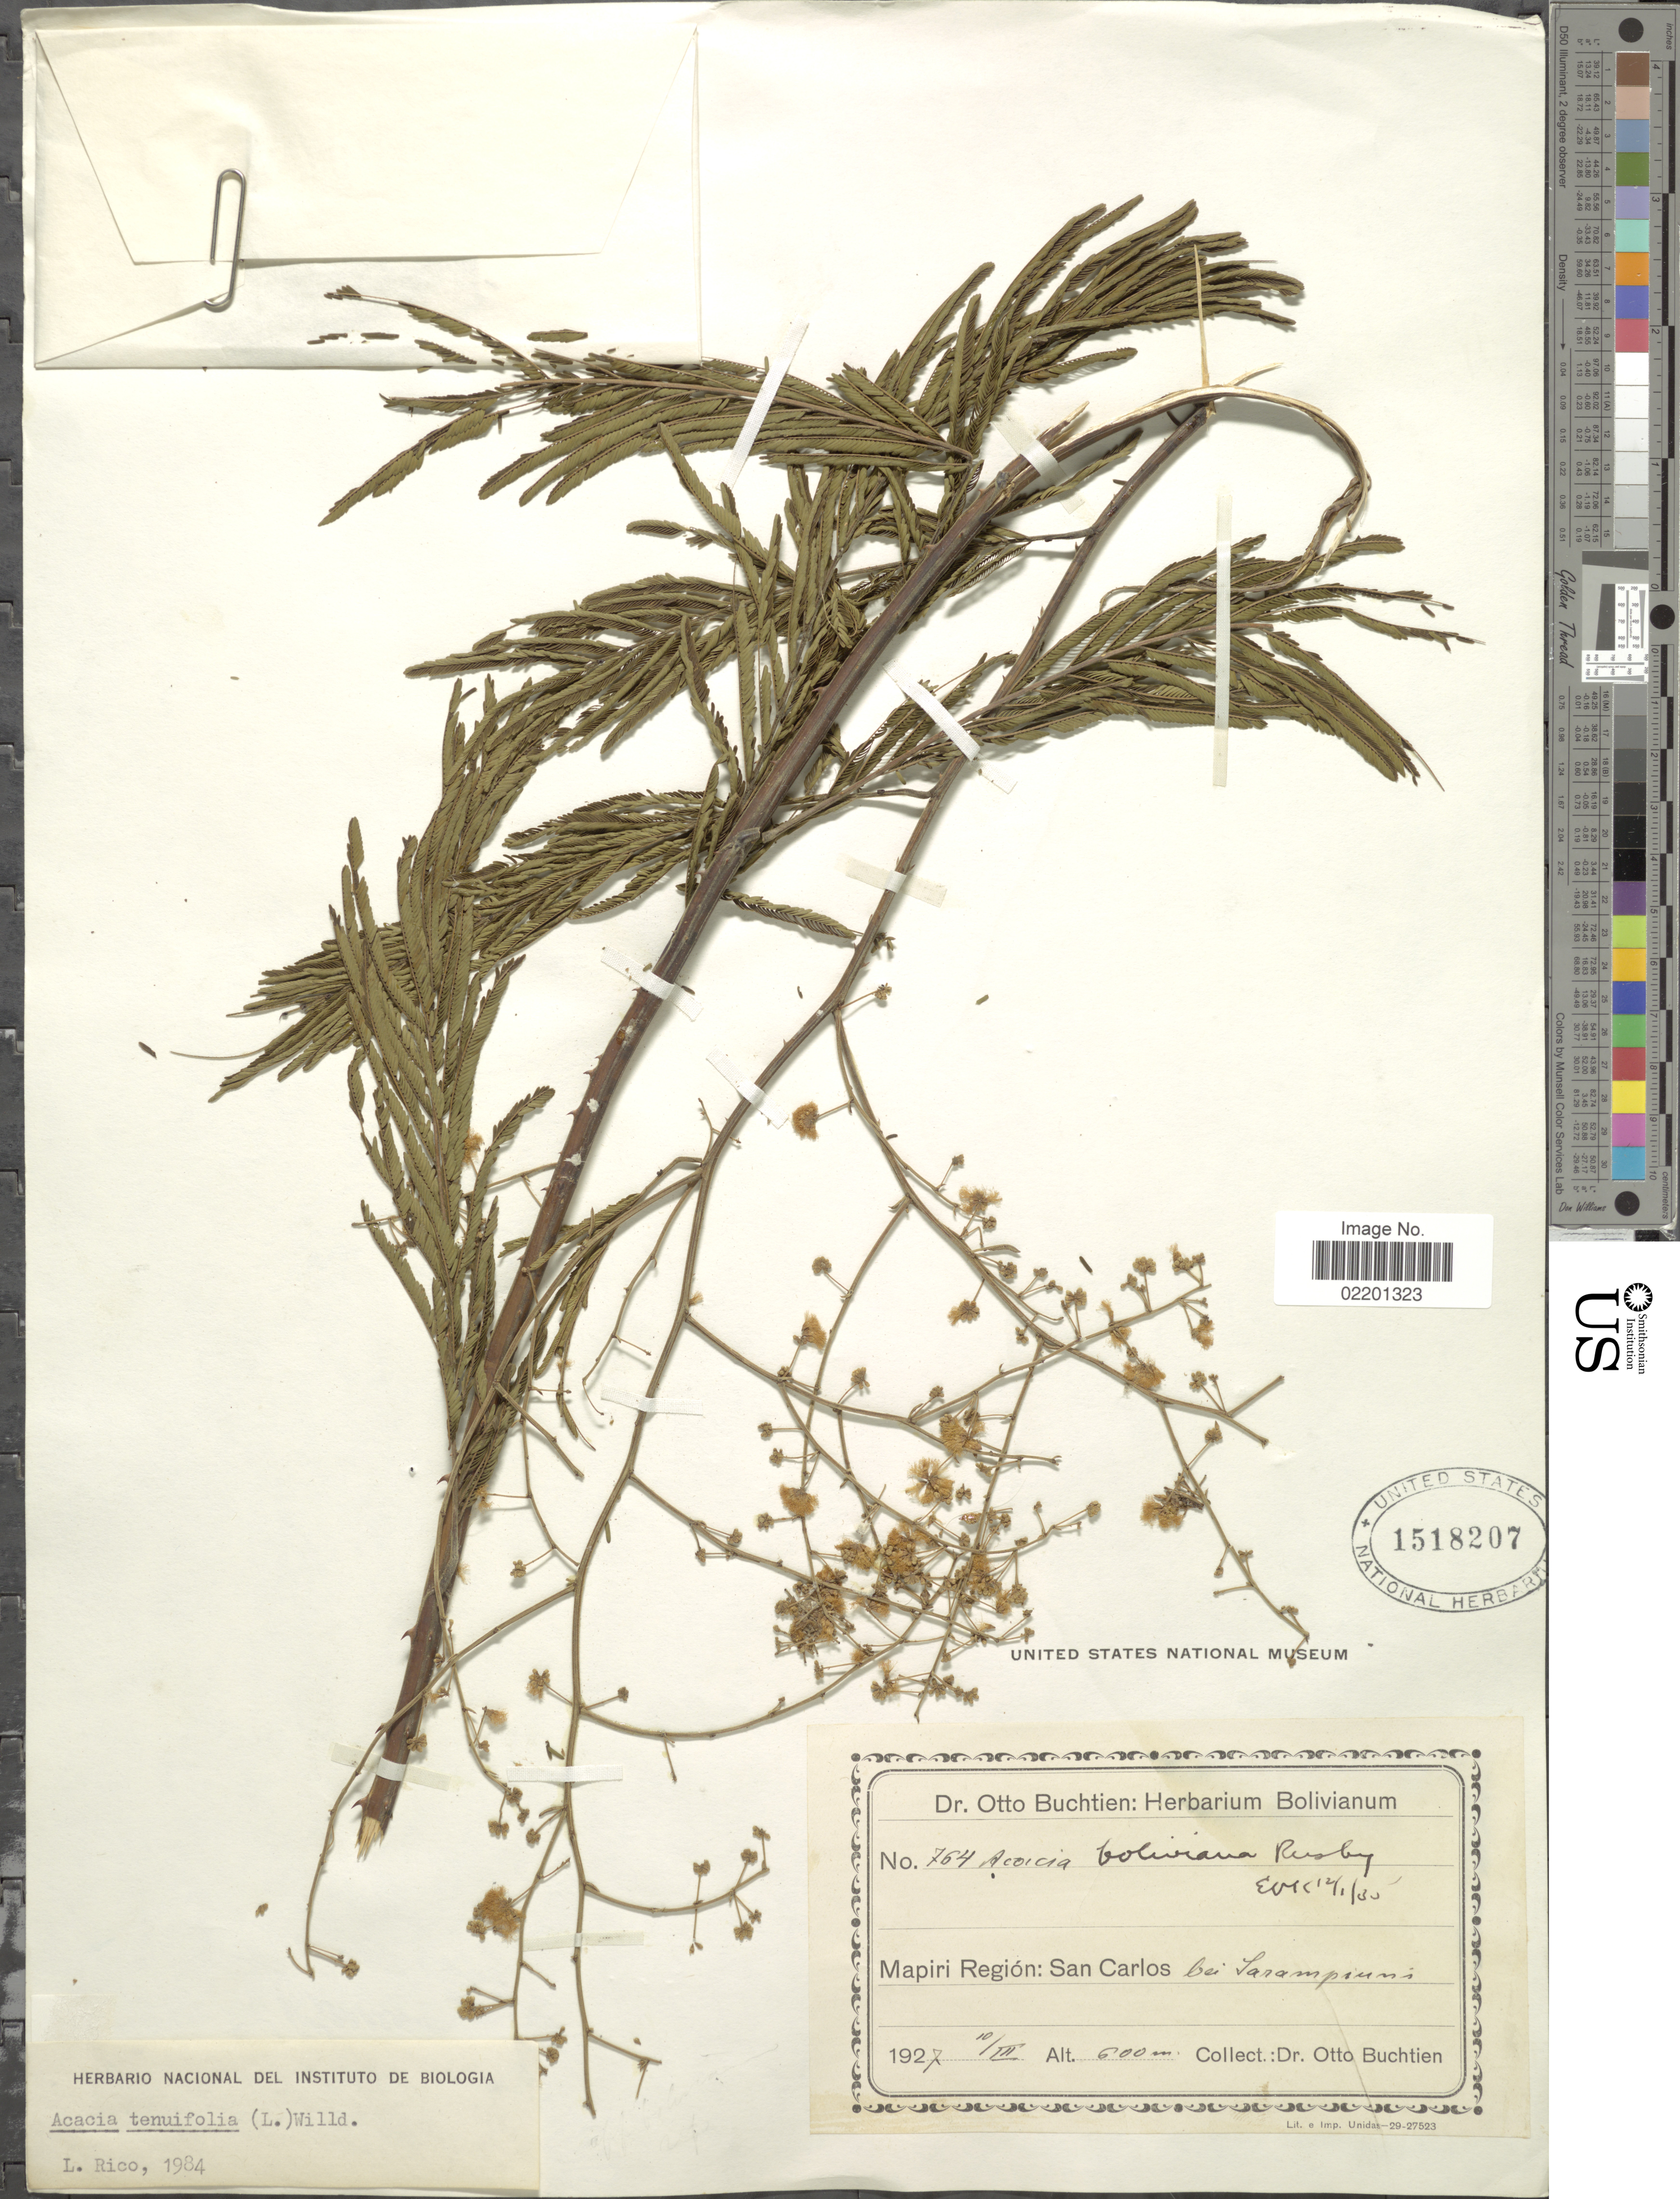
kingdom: Plantae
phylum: Tracheophyta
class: Magnoliopsida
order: Fabales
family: Fabaceae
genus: Senegalia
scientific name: Senegalia tenuifolia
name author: (L.) Britton & Rose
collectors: O. Buchtien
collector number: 764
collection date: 1927-03-10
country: Bolivia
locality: Mapiri Region: San Carlos bei Sarampinni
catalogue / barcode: US 1518207